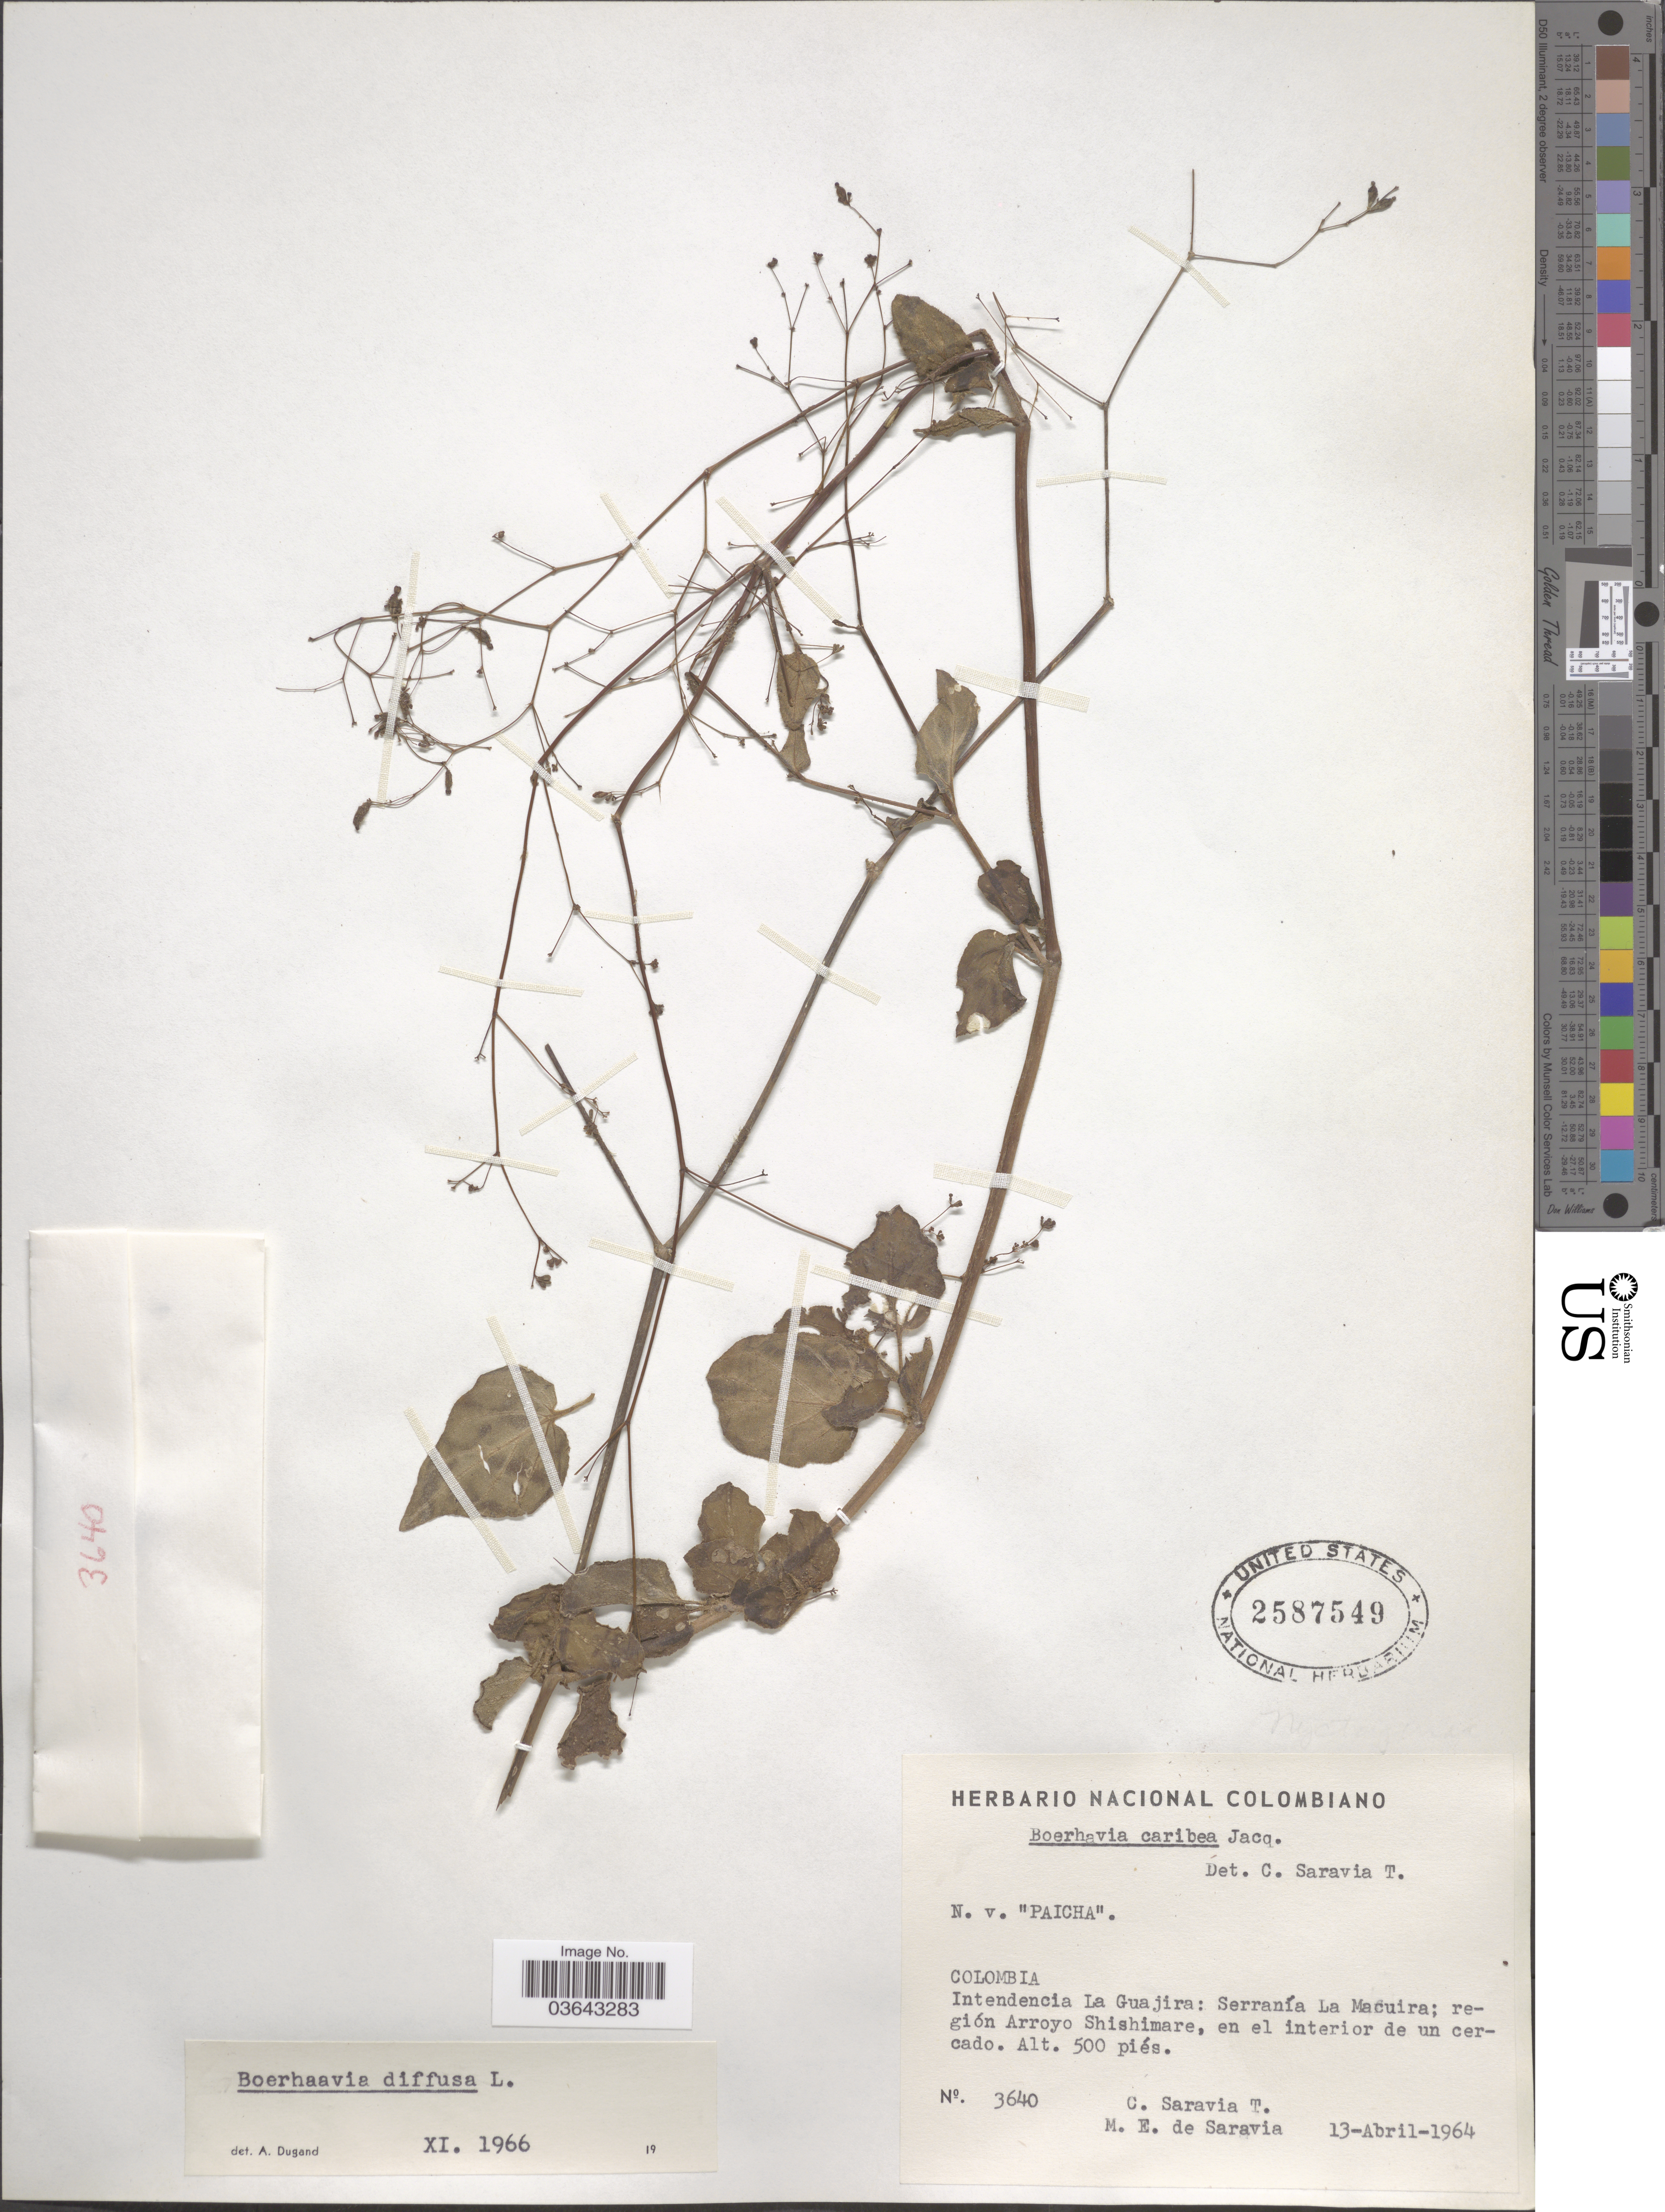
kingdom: Plantae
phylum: Tracheophyta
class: Magnoliopsida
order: Caryophyllales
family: Nyctaginaceae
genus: Boerhavia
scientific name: Boerhavia diffusa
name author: L.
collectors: C. Saravia T. & M. de Saravia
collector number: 3640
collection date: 1964-04-13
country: Colombia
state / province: La Guajira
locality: Intendencia La Guajira: Serranía La Macuira; región Arroyo Shishimare, en el interior de un cercado.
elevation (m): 152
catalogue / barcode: US 2587549